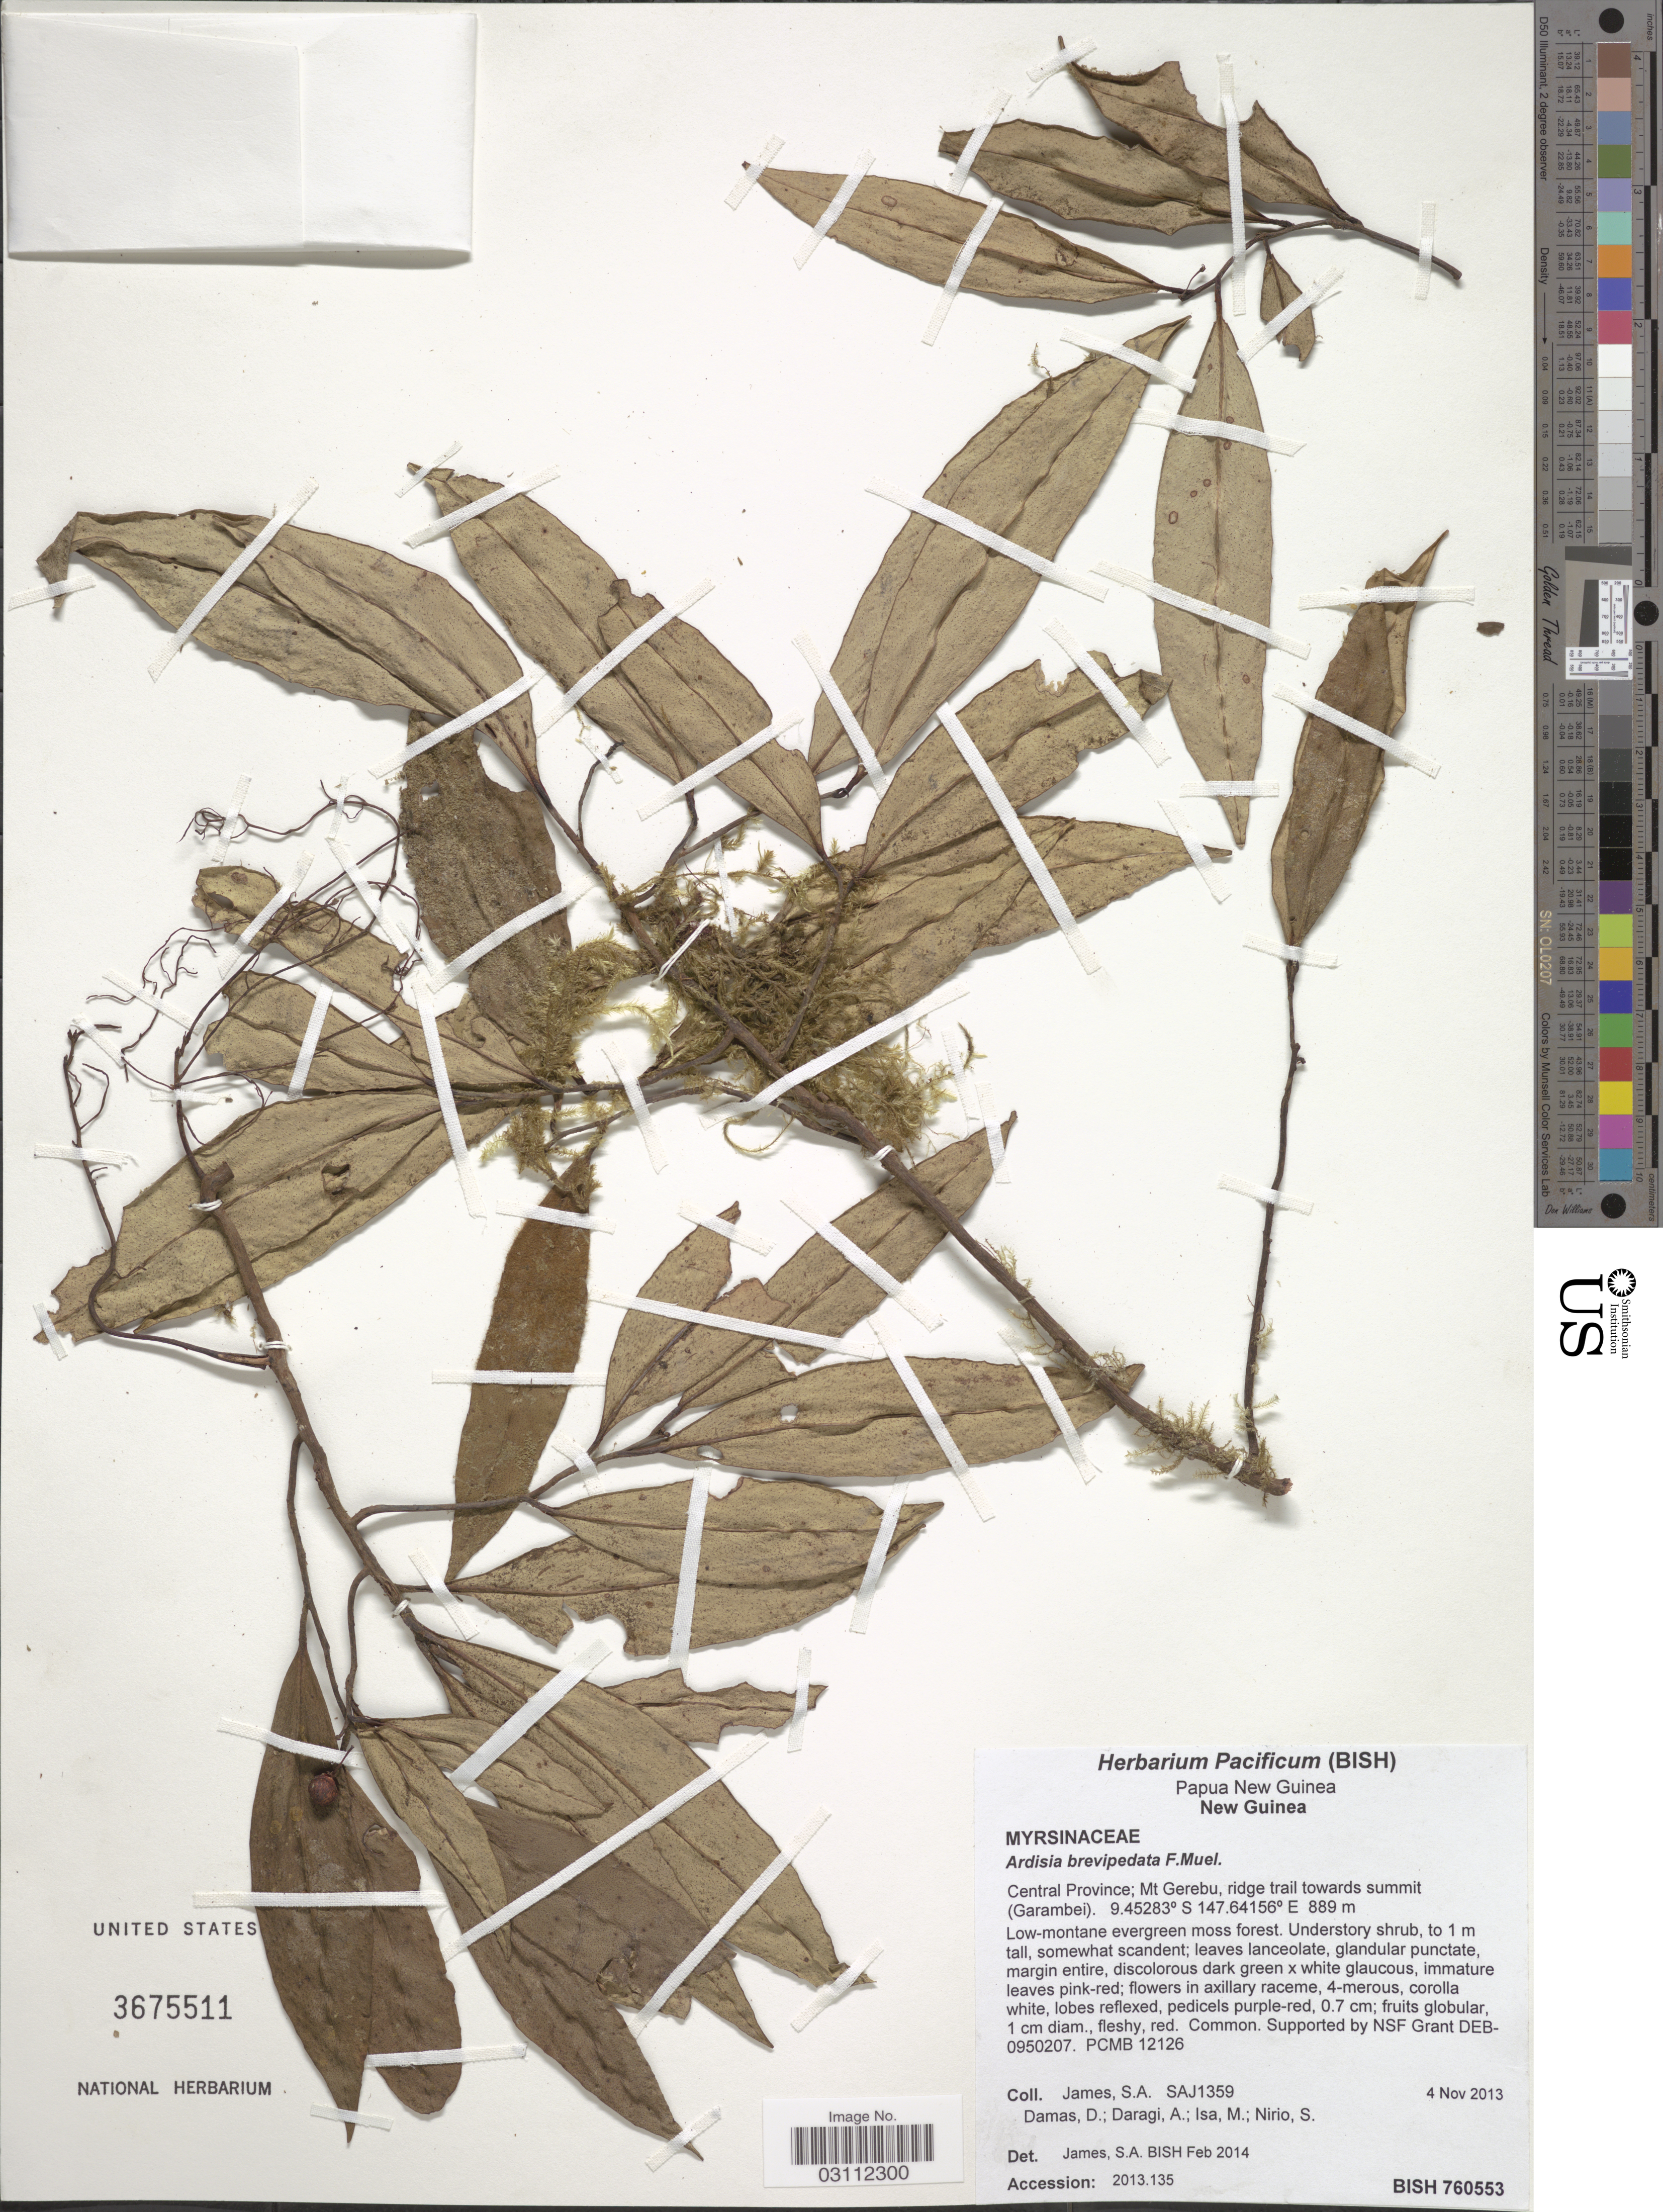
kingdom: Plantae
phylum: Tracheophyta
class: Magnoliopsida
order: Ericales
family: Primulaceae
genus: Ardisia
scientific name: Ardisia brevipedata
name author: F. Muell.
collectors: S. James, D. Damas, A. Daragi, M. Isa & S. Nirio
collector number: SAJ1359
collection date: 2013-11-04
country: Papua New Guinea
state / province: Central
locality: New Guinea. Central Province; Mt Gerebu, ridge trail towards summit (Garambei).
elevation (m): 889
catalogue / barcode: US 3675511